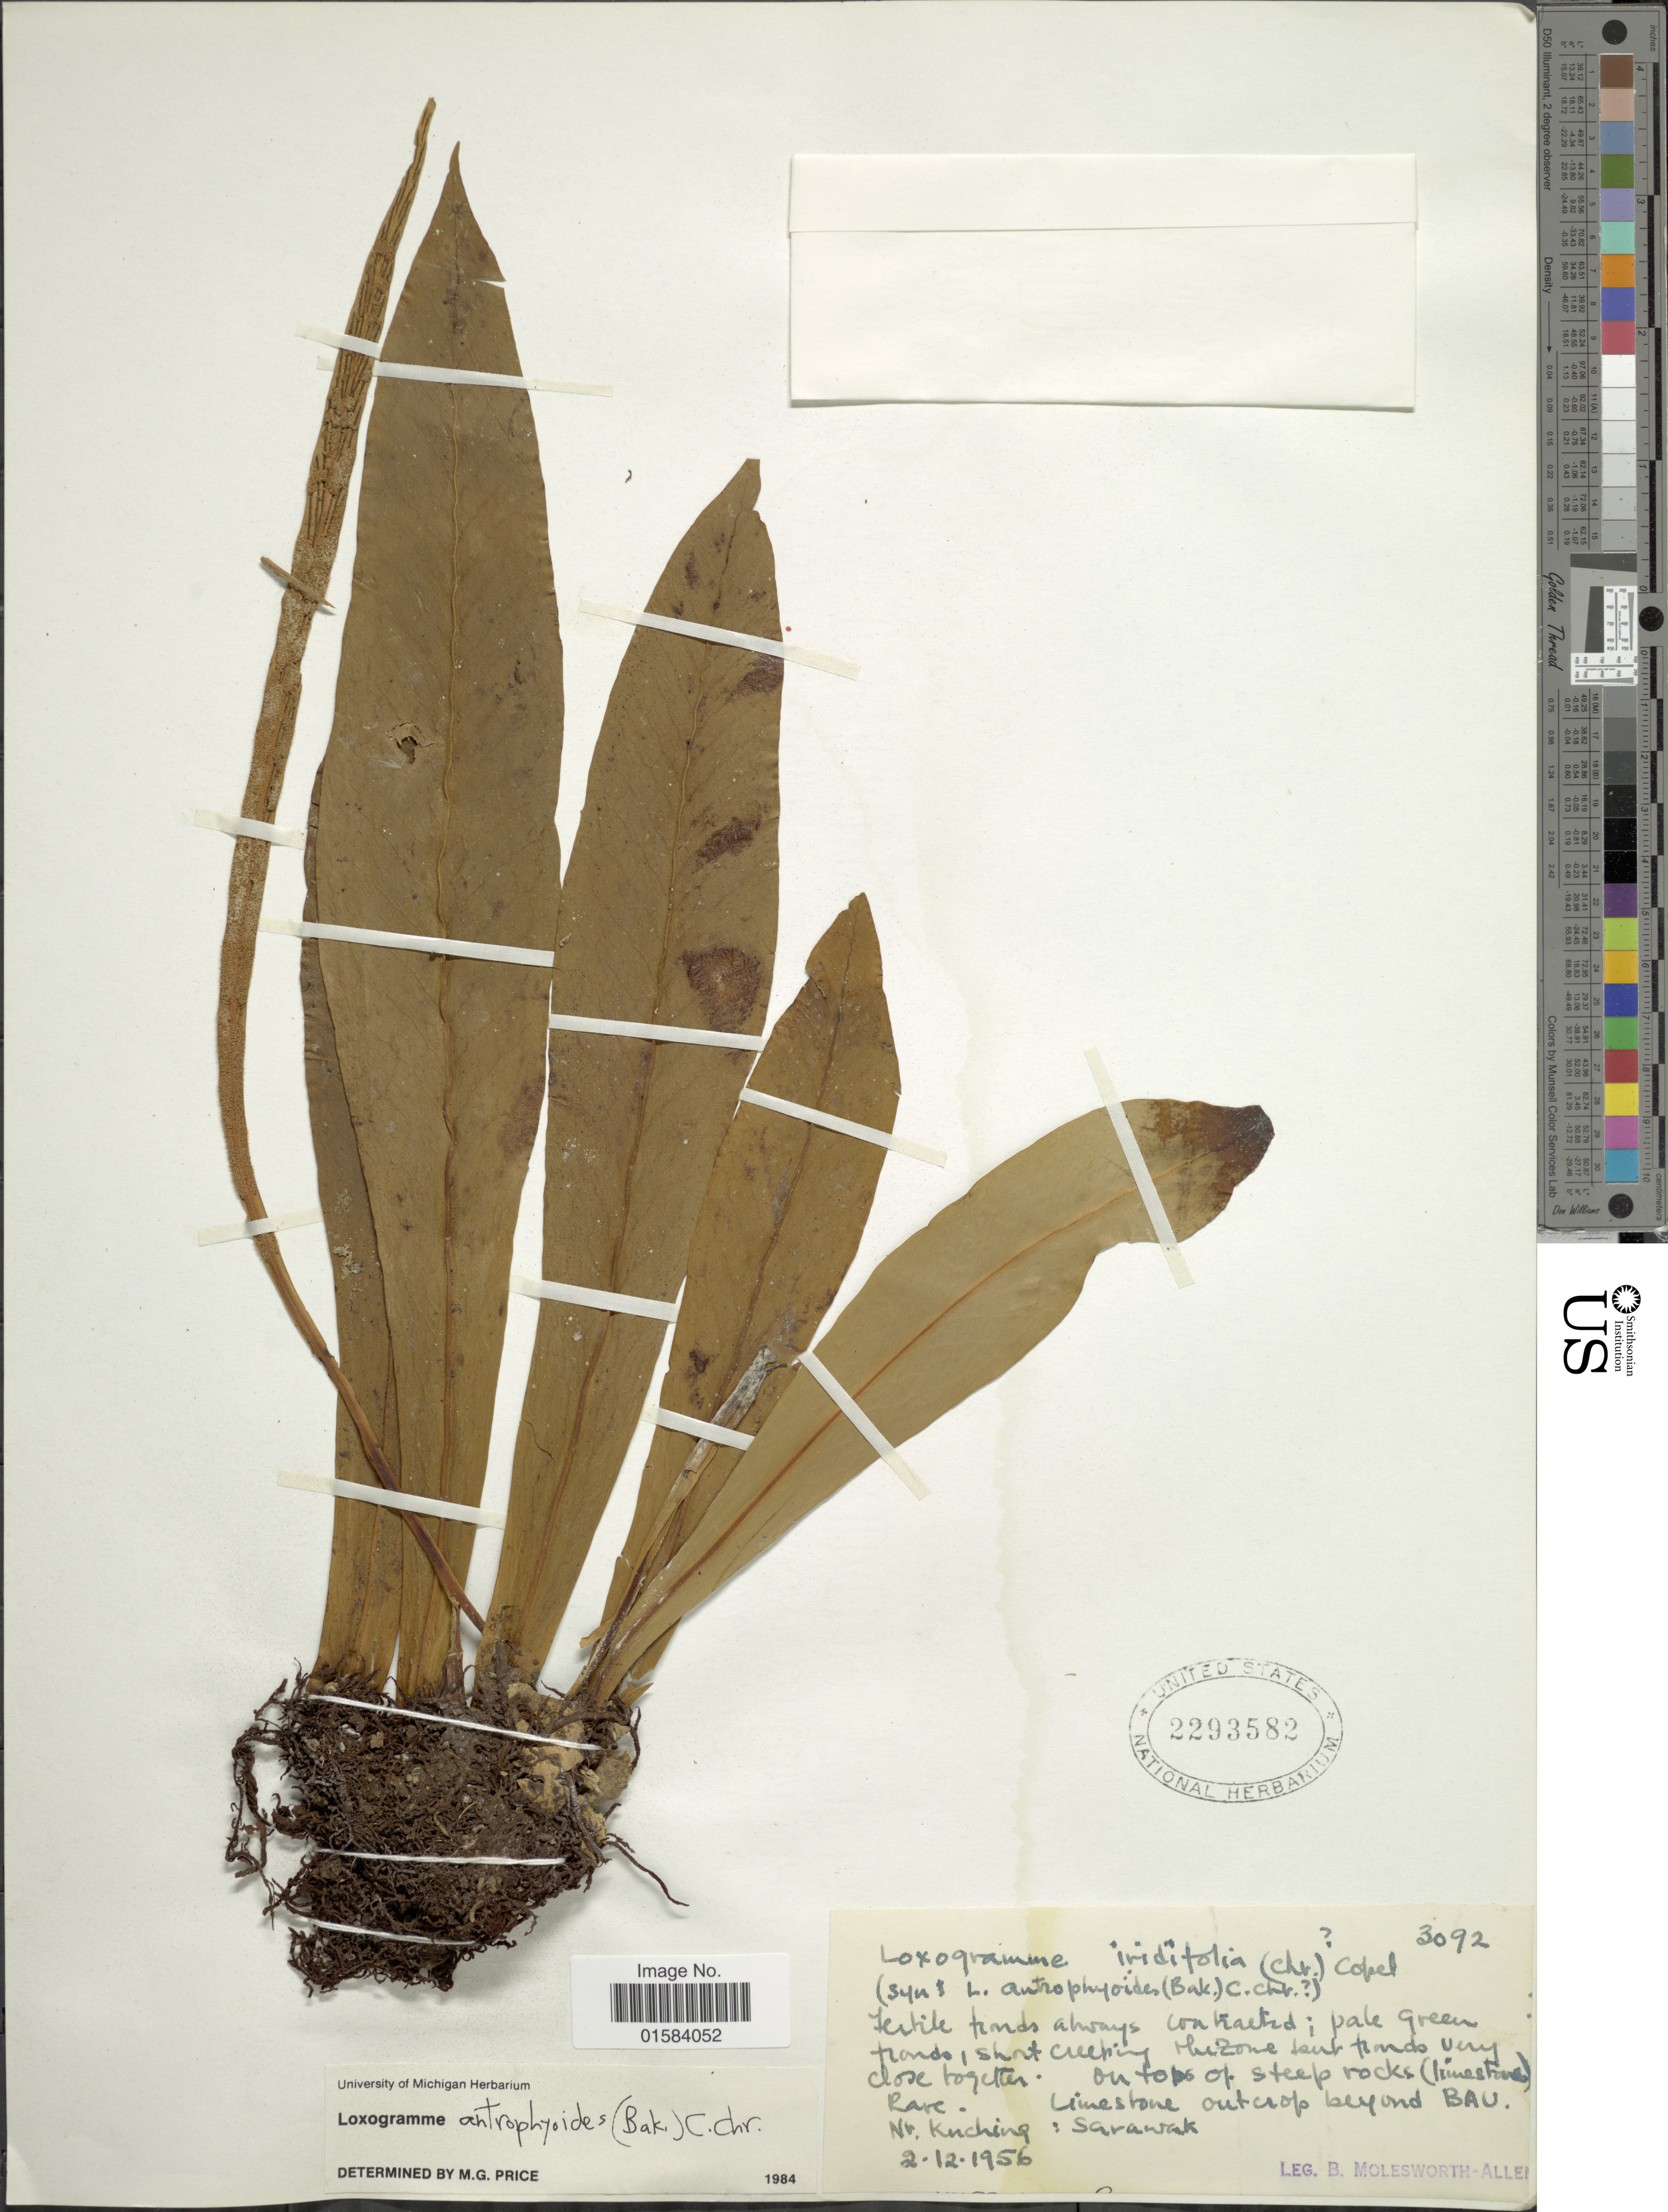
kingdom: Plantae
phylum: Tracheophyta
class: Polypodiopsida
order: Polypodiales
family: Polypodiaceae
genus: Loxogramme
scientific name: Loxogramme antrophyoides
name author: (Baker) C. Chr.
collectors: B. E. G. Molesworth-Allen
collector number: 3092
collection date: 1956-12-02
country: Malaysia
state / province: Sarawak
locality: Limestone outcrop beyond BAU, Nr Kuching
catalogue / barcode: US 2293582